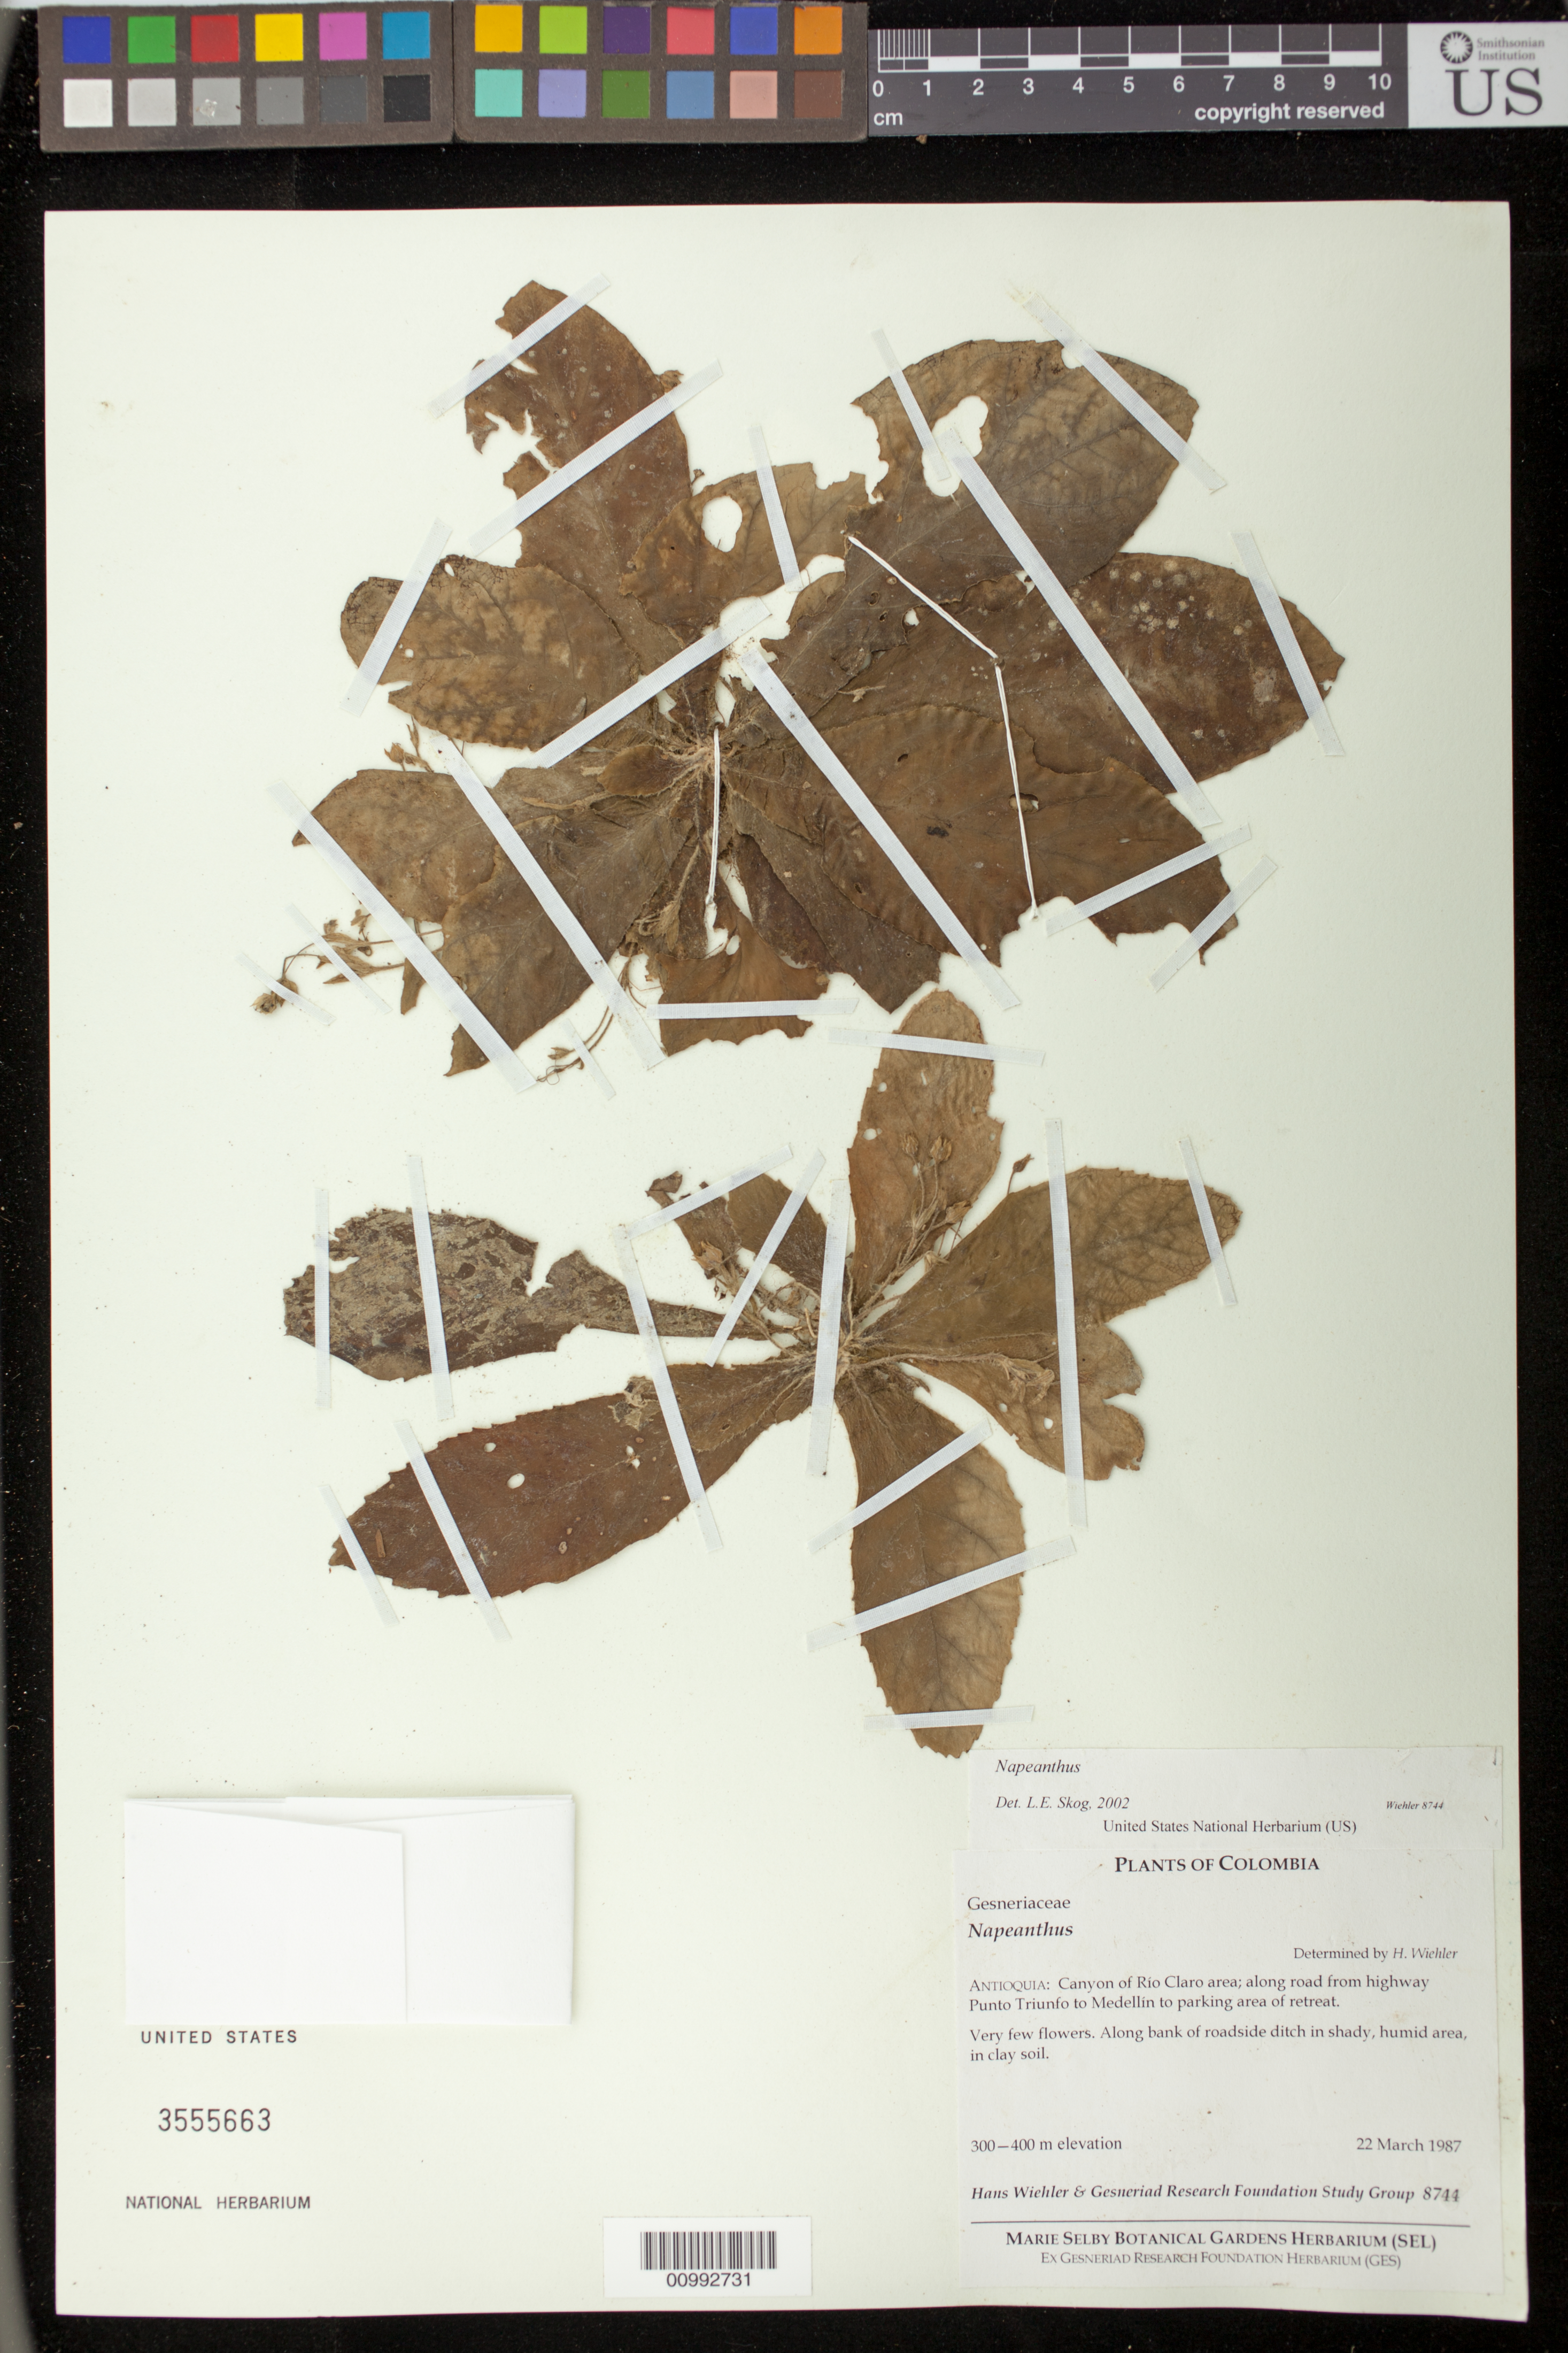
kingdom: Plantae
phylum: Tracheophyta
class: Magnoliopsida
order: Lamiales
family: Gesneriaceae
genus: Napeanthus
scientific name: Napeanthus sp.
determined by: Skog, Laurence E.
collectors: H. J. Wiehler & GRF Study Group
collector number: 8744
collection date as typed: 22 Mar 1987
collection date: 1987-03-22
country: Colombia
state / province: Antioquia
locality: Antioquia: canyon of Rio Claro area; along road from highway Punto Triunfo to Medellín to parking area of retreat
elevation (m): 300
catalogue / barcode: US 3555663